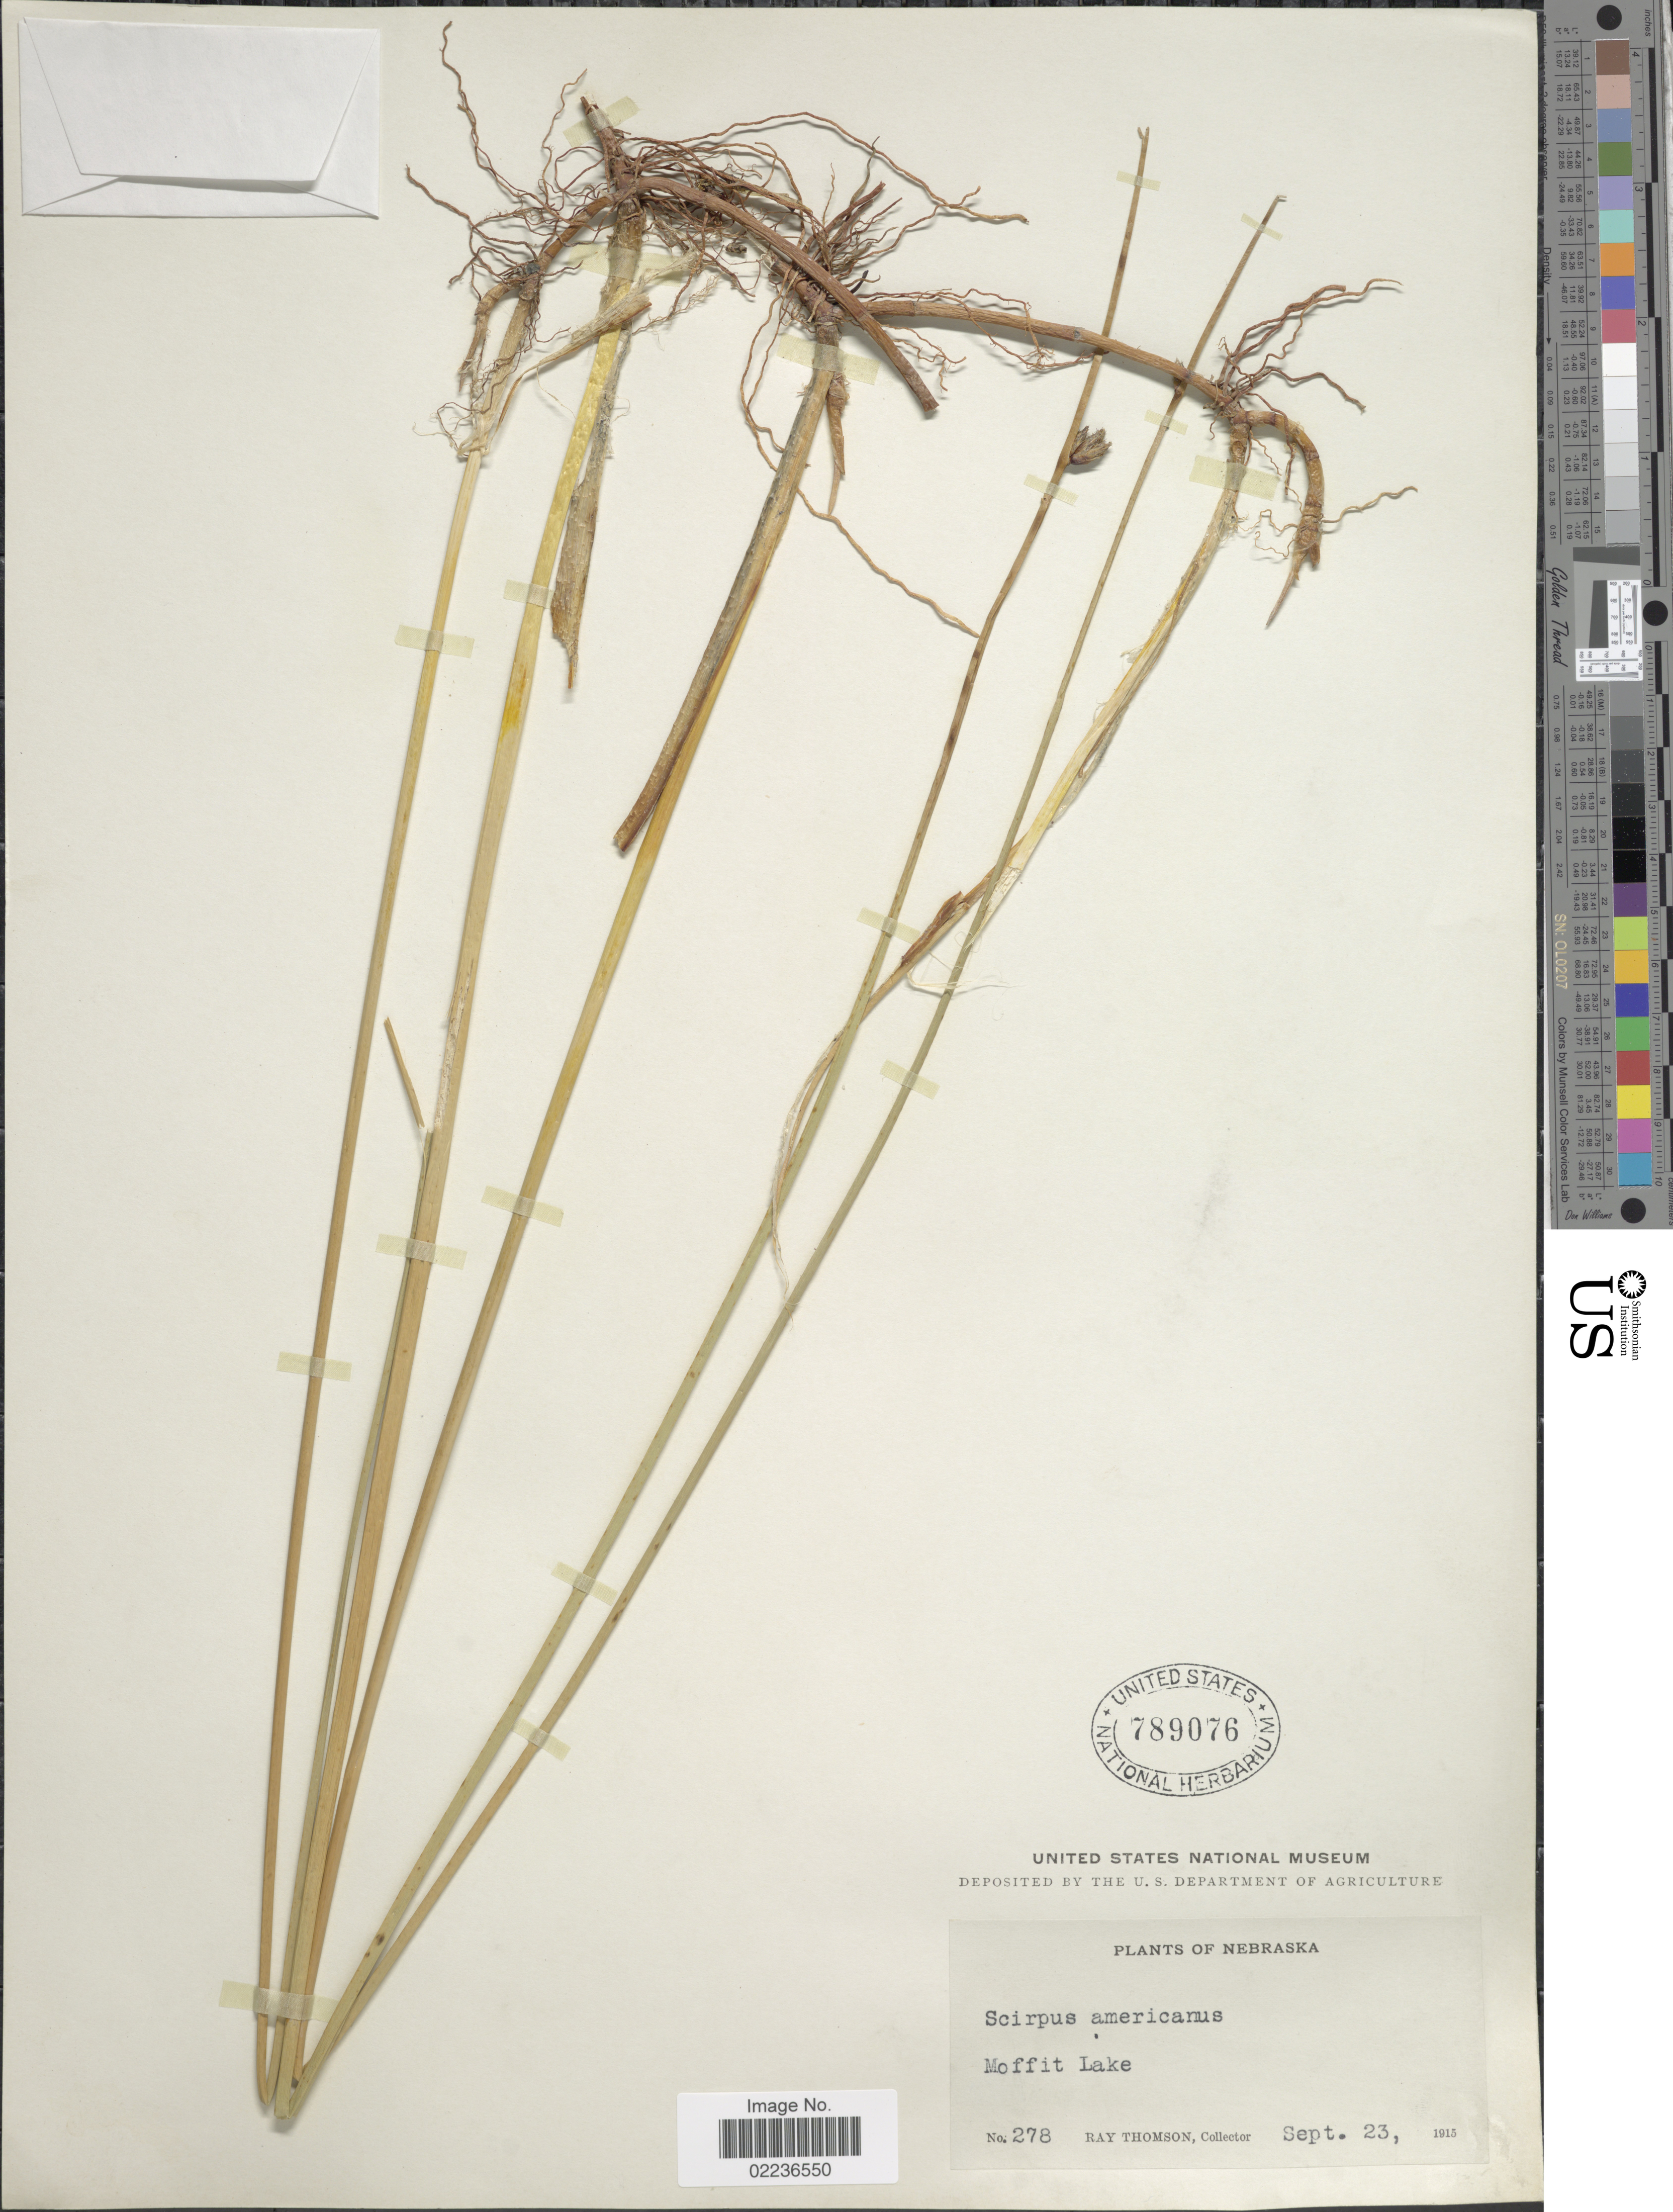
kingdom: Plantae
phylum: Tracheophyta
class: Liliopsida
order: Poales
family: Cyperaceae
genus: Schoenoplectus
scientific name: Schoenoplectus pungens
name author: (Vahl) Palla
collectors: R. Thomson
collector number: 278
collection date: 1915-09-23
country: United States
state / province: Nebraska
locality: Moffit Lake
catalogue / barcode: US 789076